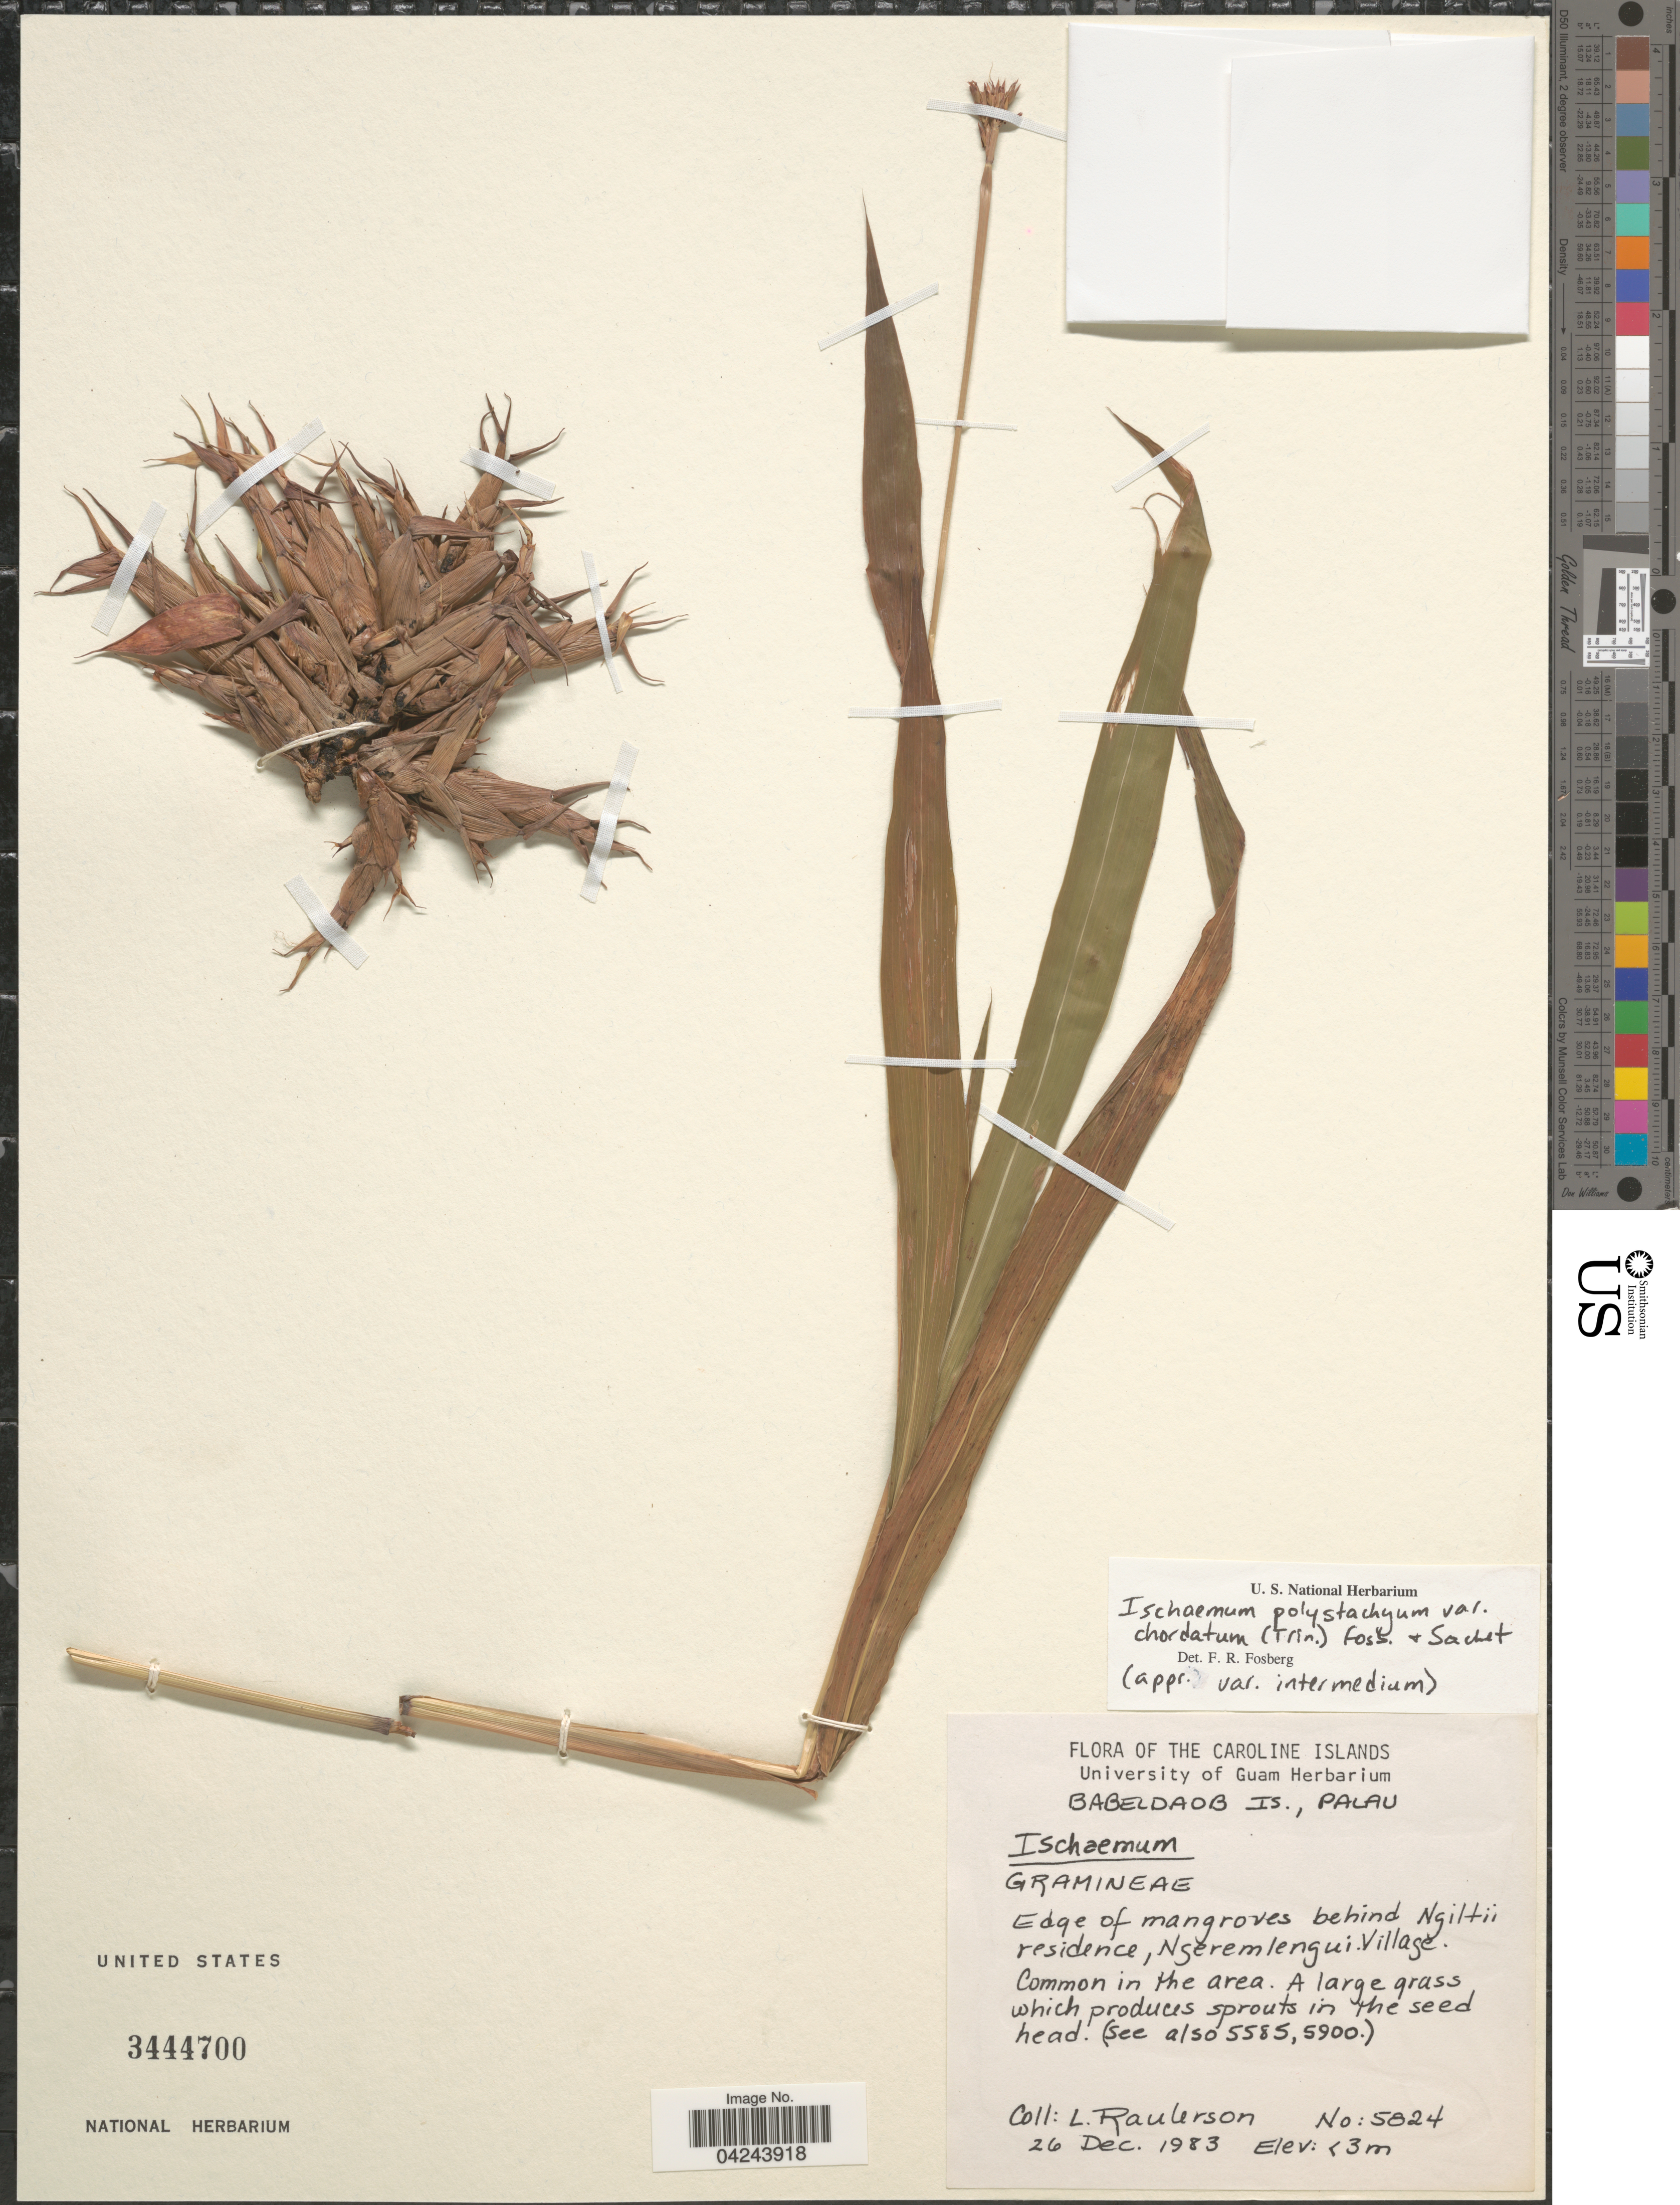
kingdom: Plantae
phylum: Tracheophyta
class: Liliopsida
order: Poales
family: Poaceae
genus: Ischaemum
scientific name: Ischaemum polystachyum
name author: J. Presl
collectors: L. Raulerson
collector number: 5824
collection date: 1983-12-26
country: Palau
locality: The Caroline Islands. Babeldaob Is. Edge of mangroves behind Ngiltii residence, Ngeremlengui Village.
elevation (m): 3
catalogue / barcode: US 3444700